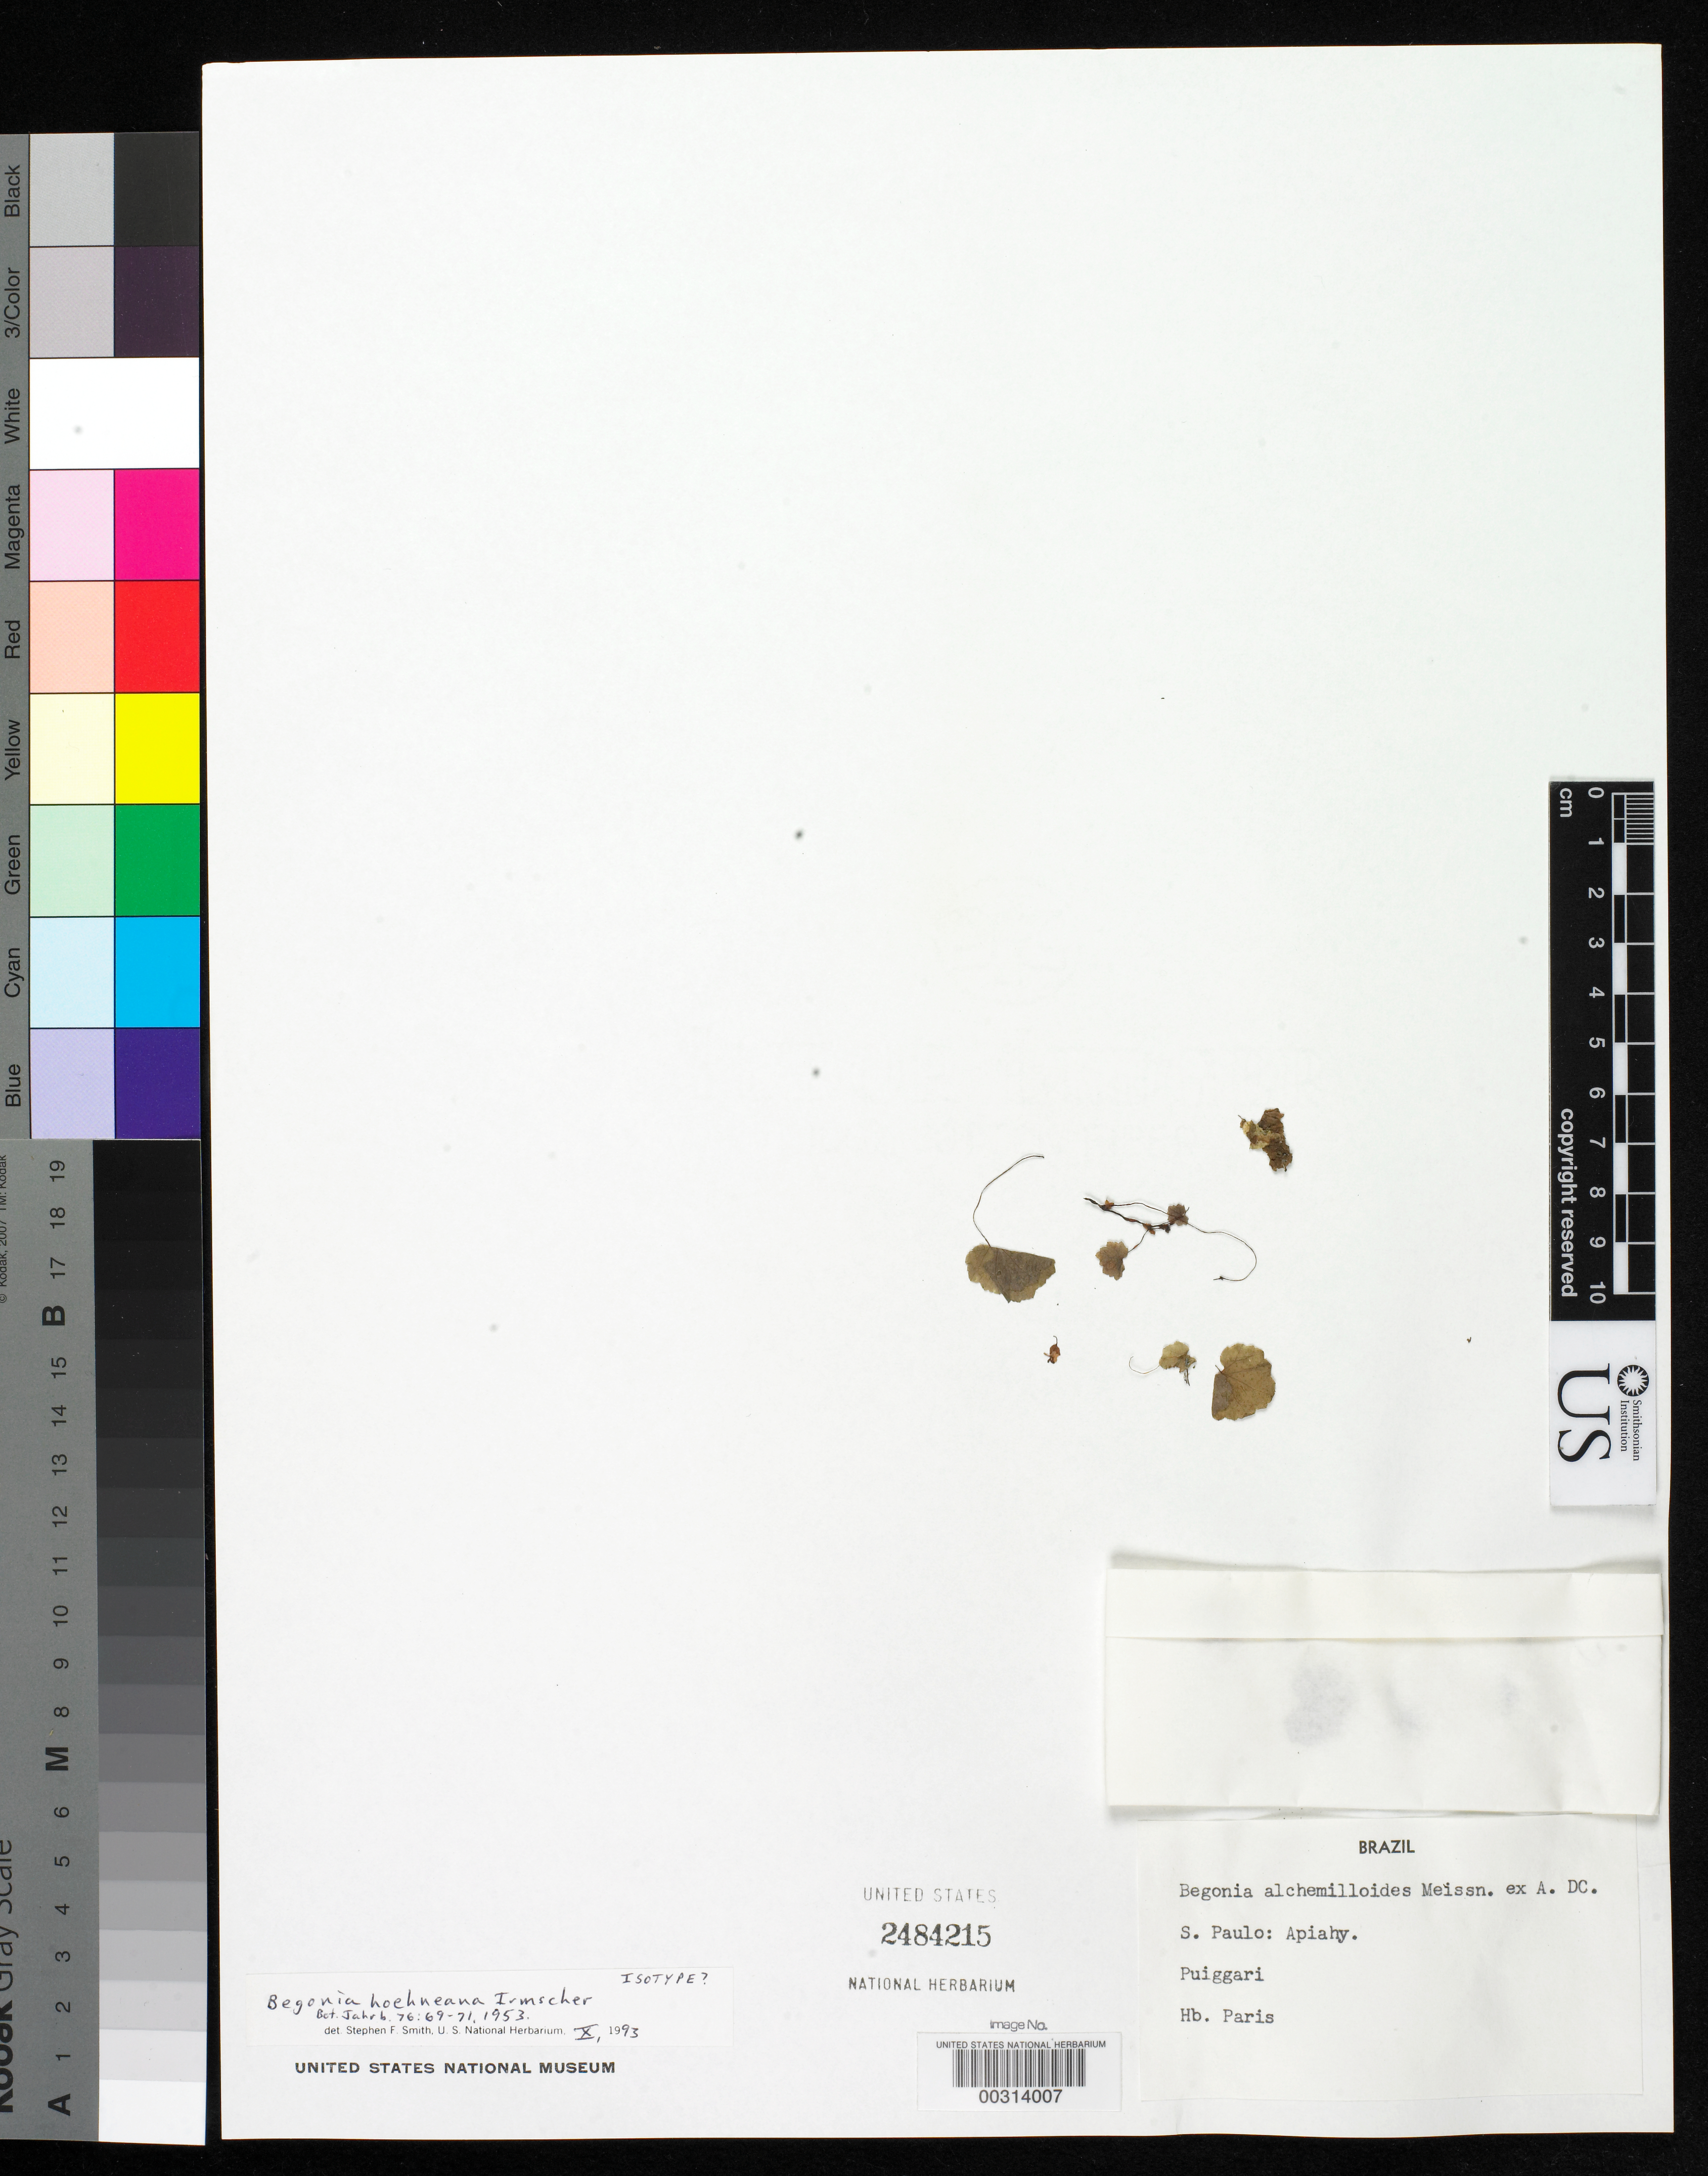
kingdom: Plantae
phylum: Tracheophyta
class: Magnoliopsida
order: Cucurbitales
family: Begoniaceae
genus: Begonia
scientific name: Begonia hoehneana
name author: Irmsch.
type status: Possible Isotype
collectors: J. I. Puiggari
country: Brazil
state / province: São Paulo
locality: Apiahy.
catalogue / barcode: US 2484215